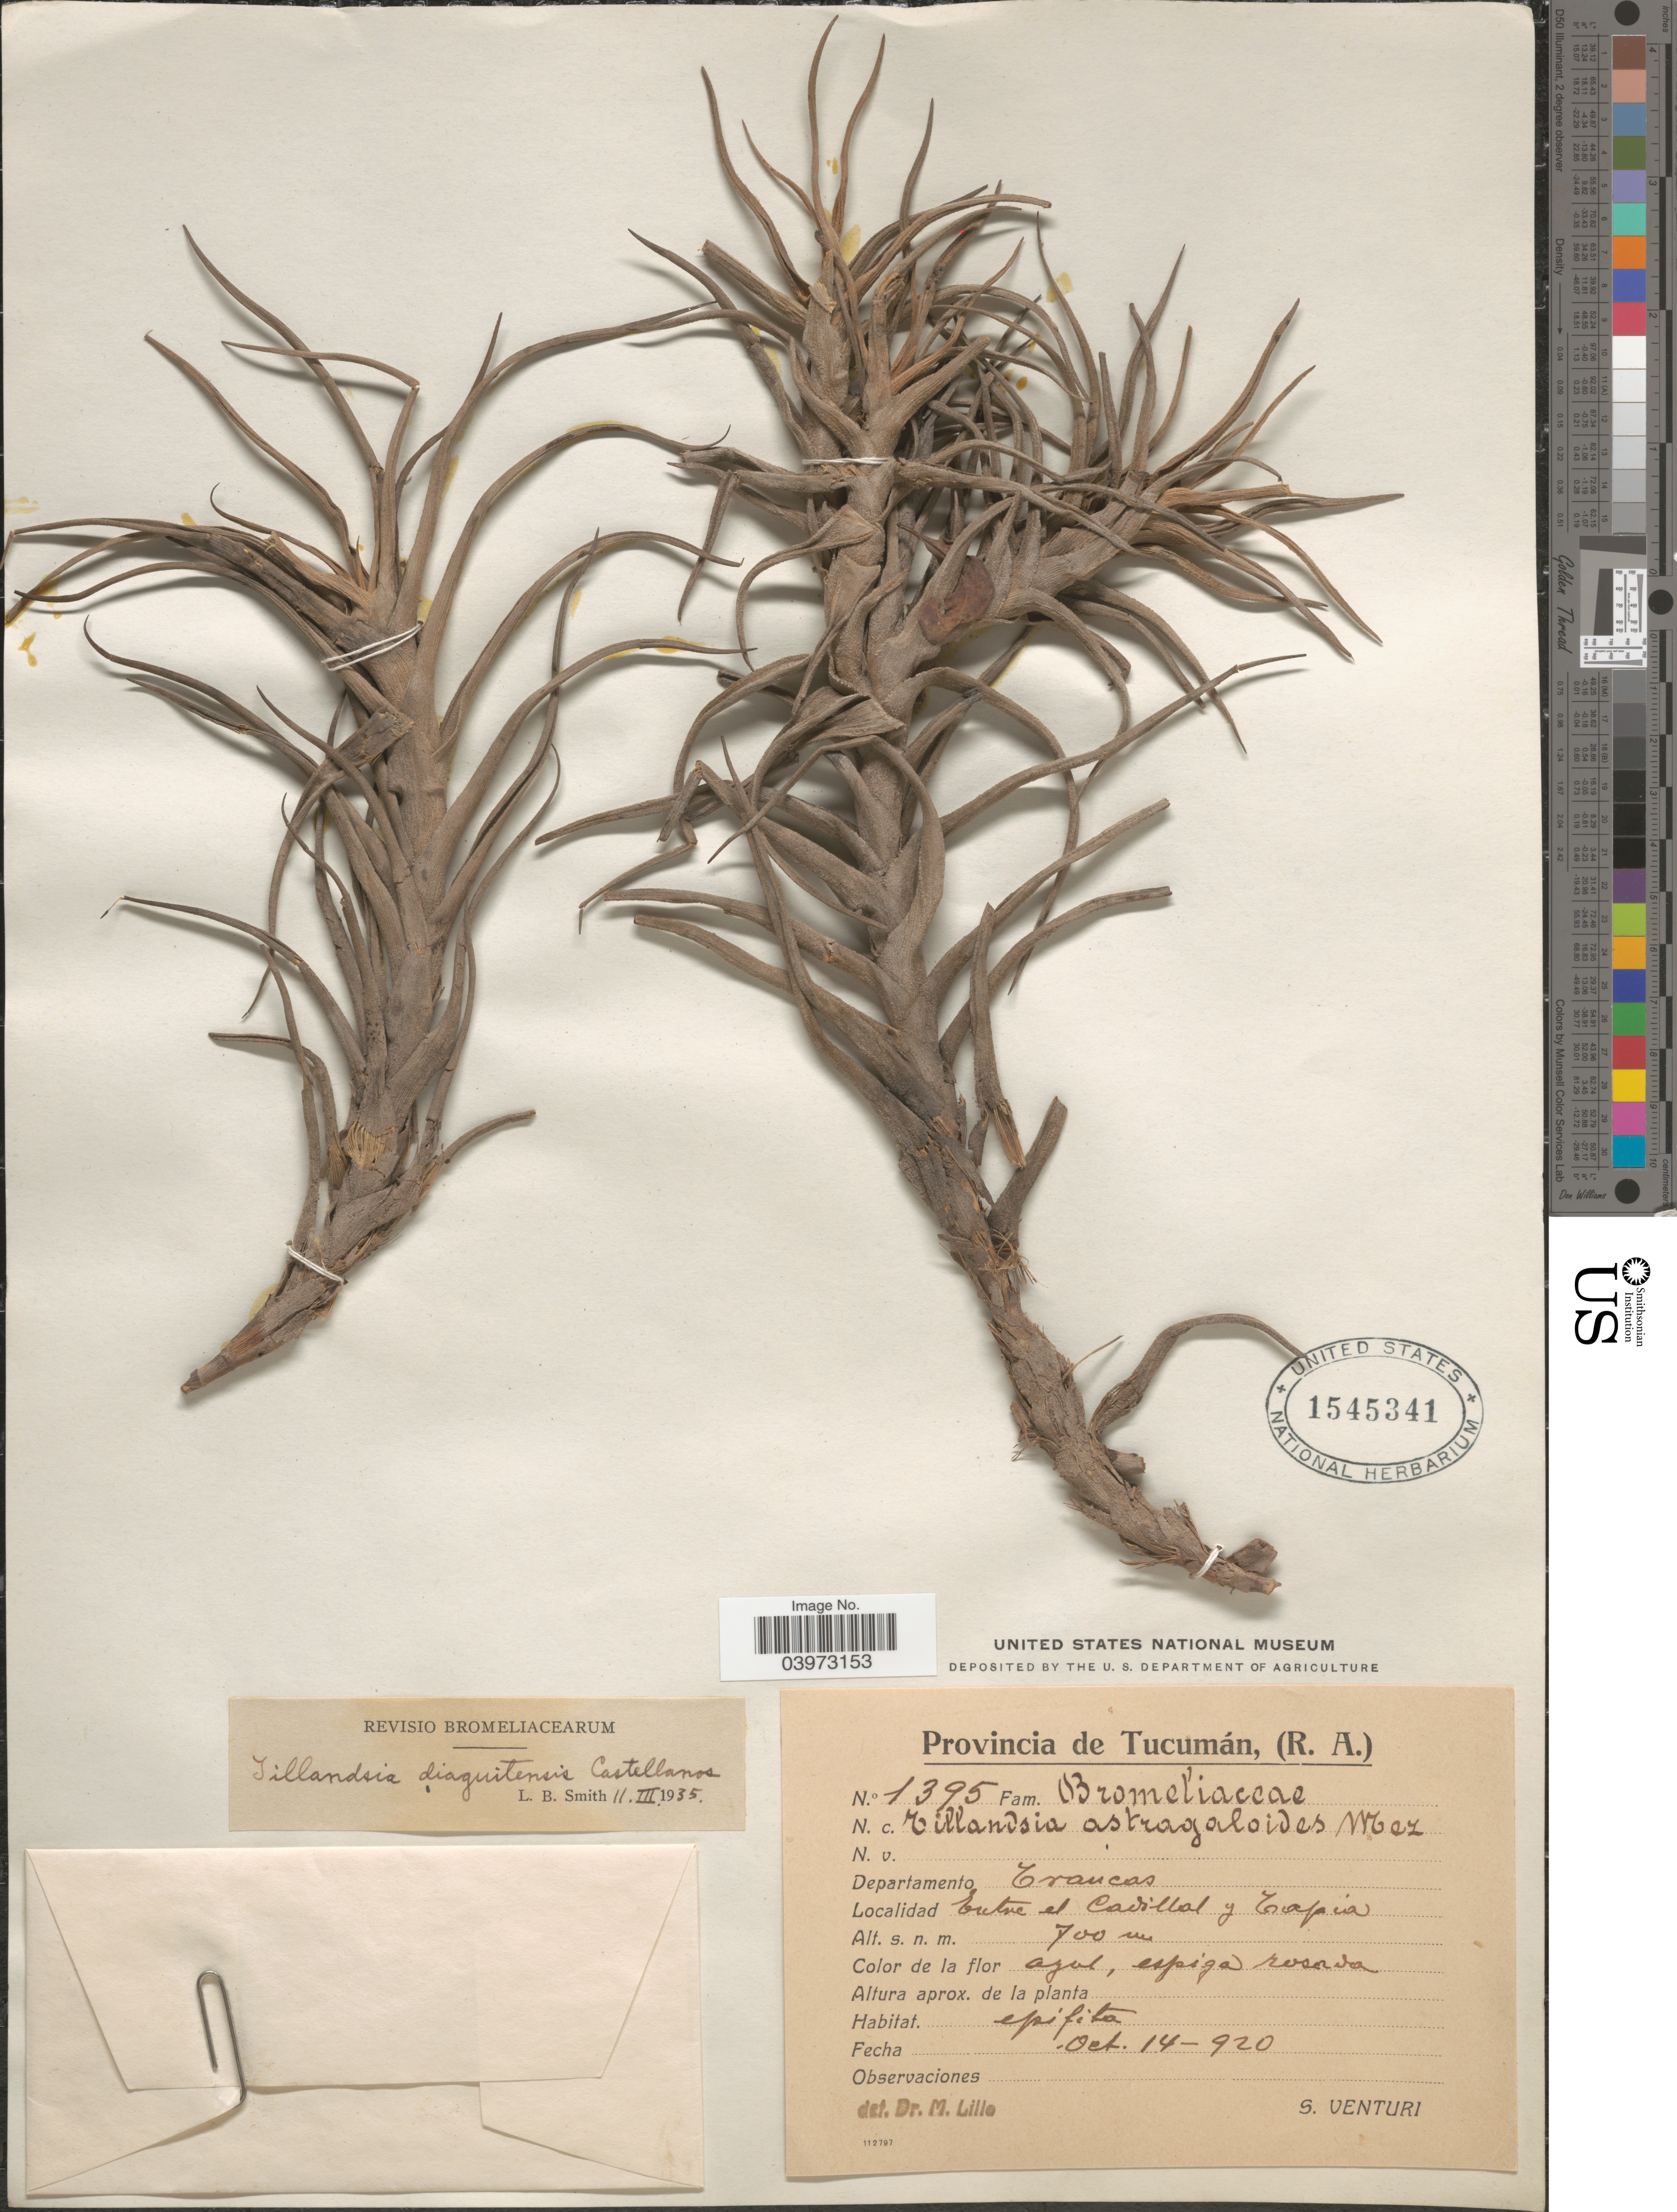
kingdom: Plantae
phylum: Tracheophyta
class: Liliopsida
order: Poales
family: Bromeliaceae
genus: Tillandsia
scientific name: Tillandsia diaguitensis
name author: A. Cast.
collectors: S. Venturi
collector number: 1395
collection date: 1920-10-14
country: Argentina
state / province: Tucuman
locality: Departamento Trancas. Entre el Cadillal y Tapia.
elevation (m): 700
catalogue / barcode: US 1545341